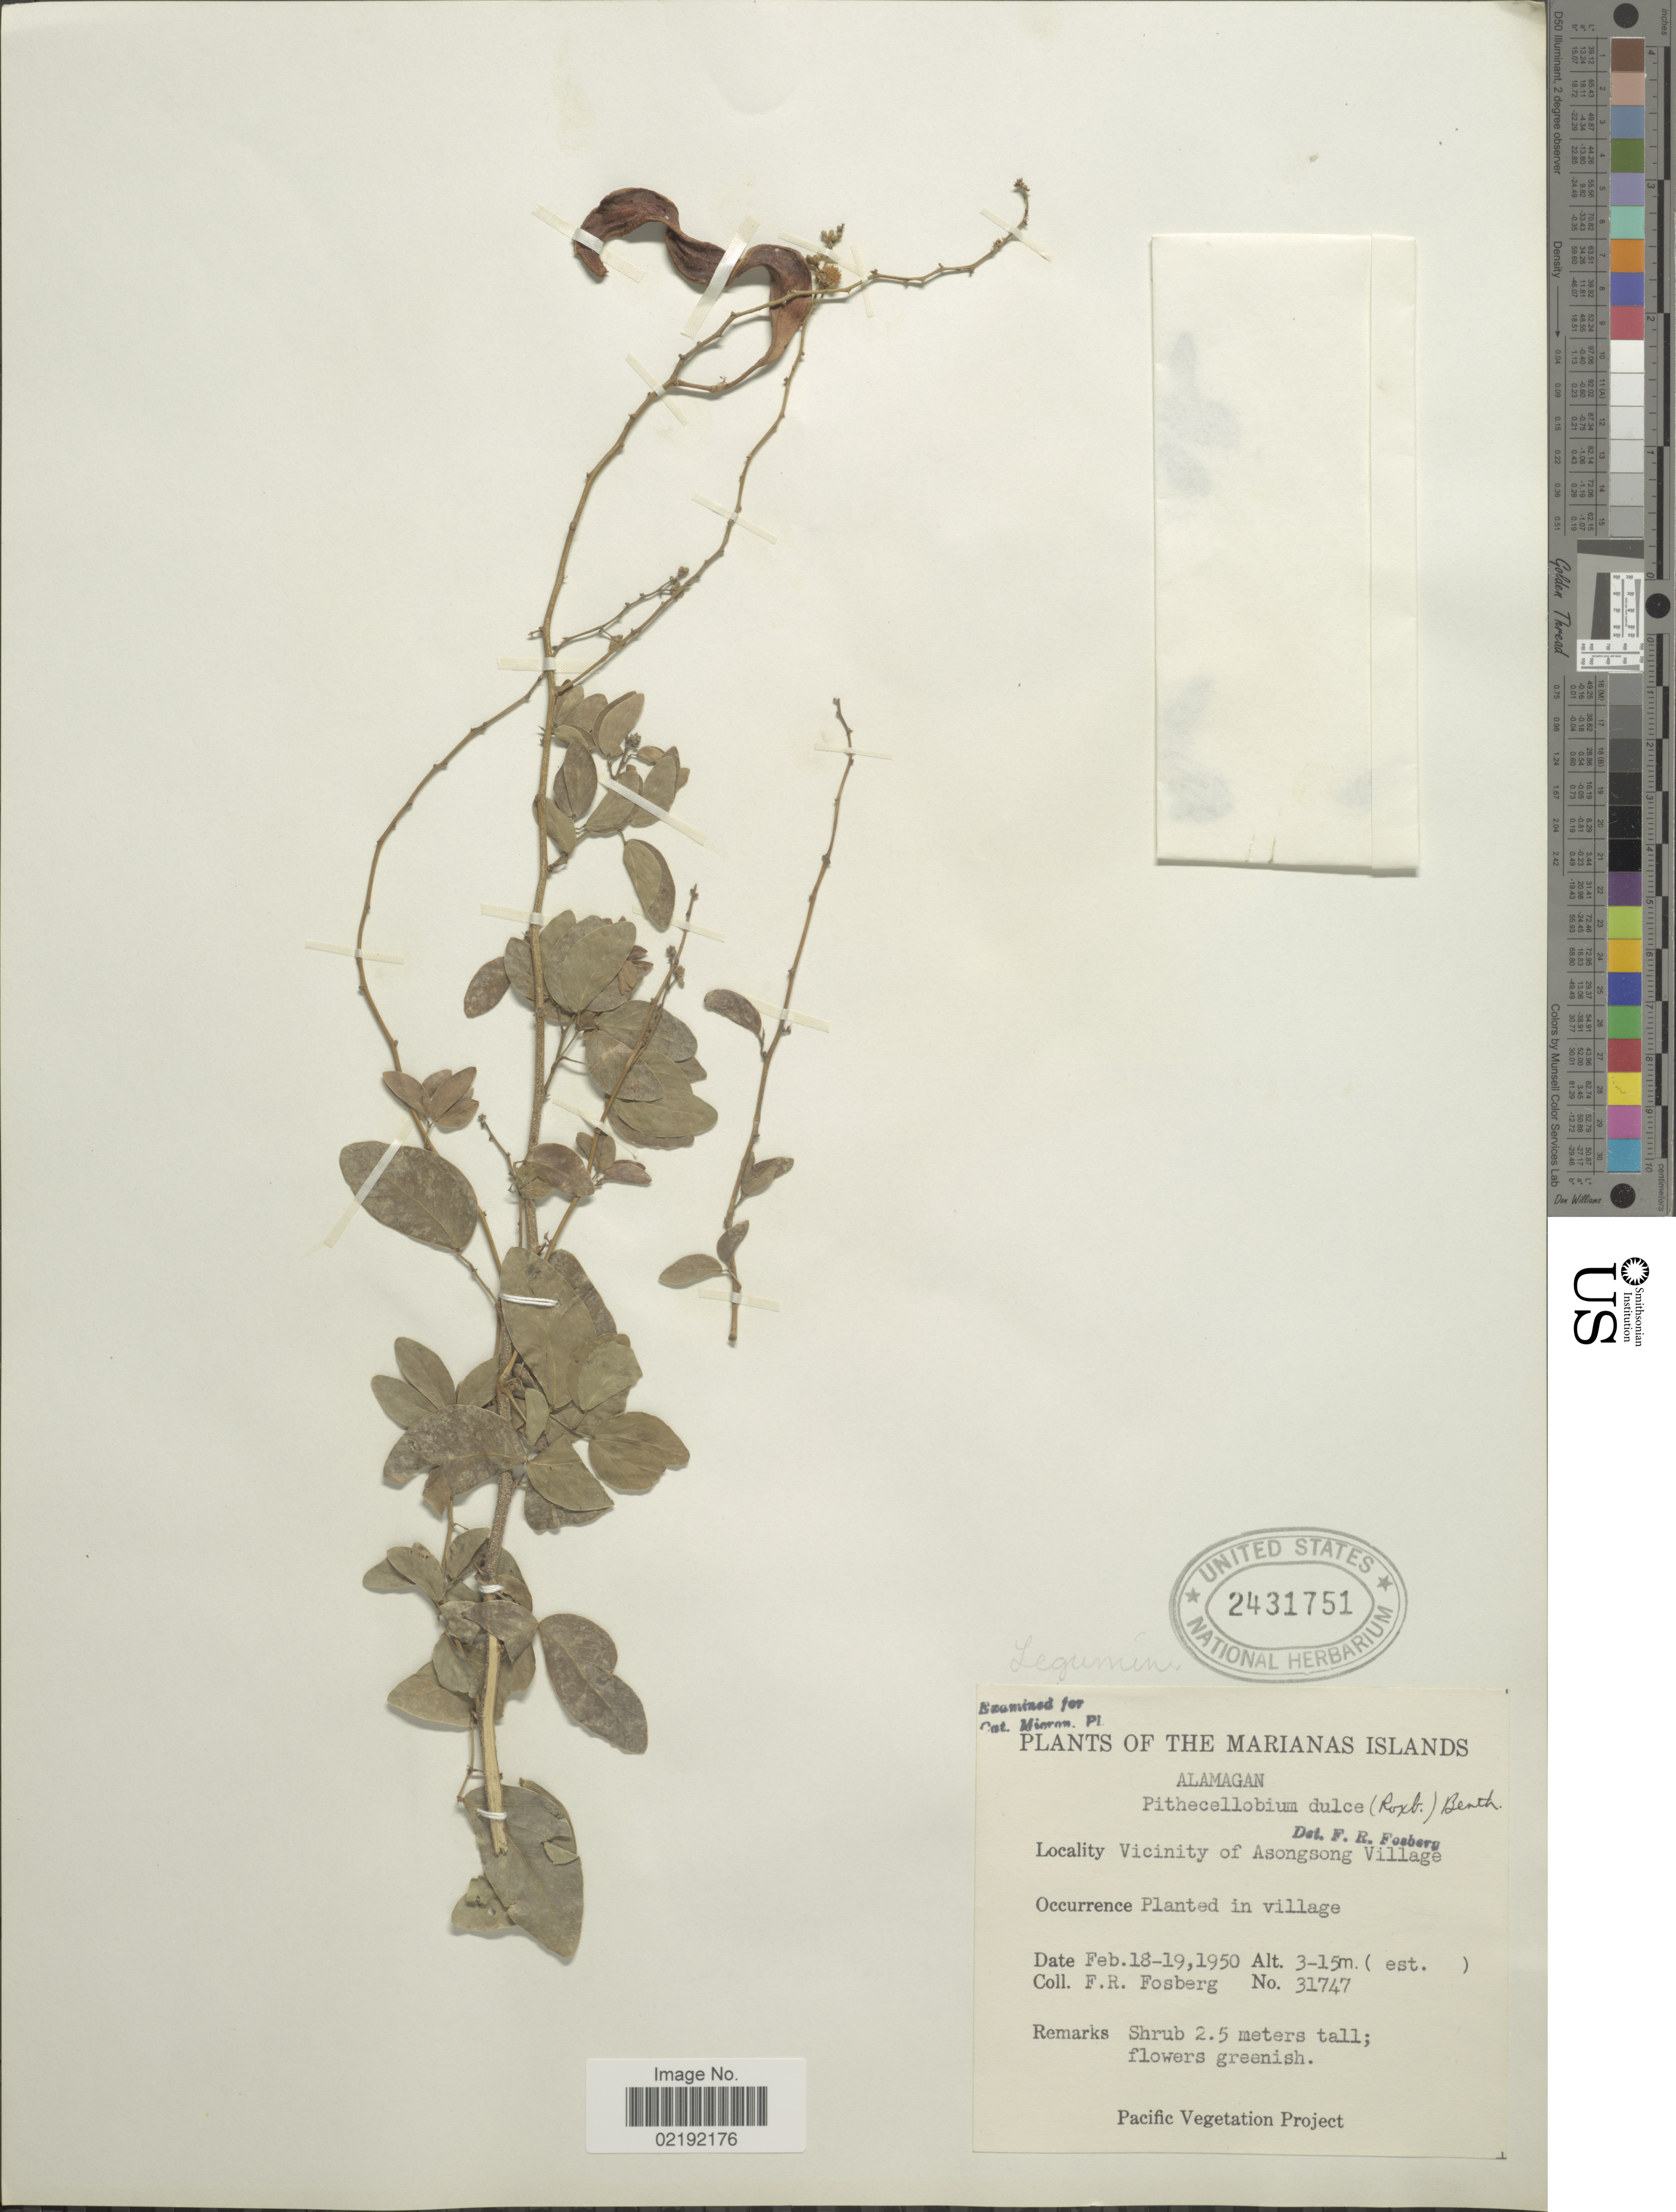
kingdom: Plantae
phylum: Tracheophyta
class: Magnoliopsida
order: Fabales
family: Fabaceae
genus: Pithecellobium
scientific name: Pithecellobium dulce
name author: (Roxb.) Benth.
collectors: F. R. Fosberg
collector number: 31747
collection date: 1950-02-18/1950-02-19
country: Northern Mariana Islands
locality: Marianas Islands. Alamagan. Vicinity of Asongsong Village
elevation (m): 3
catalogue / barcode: US 2431751